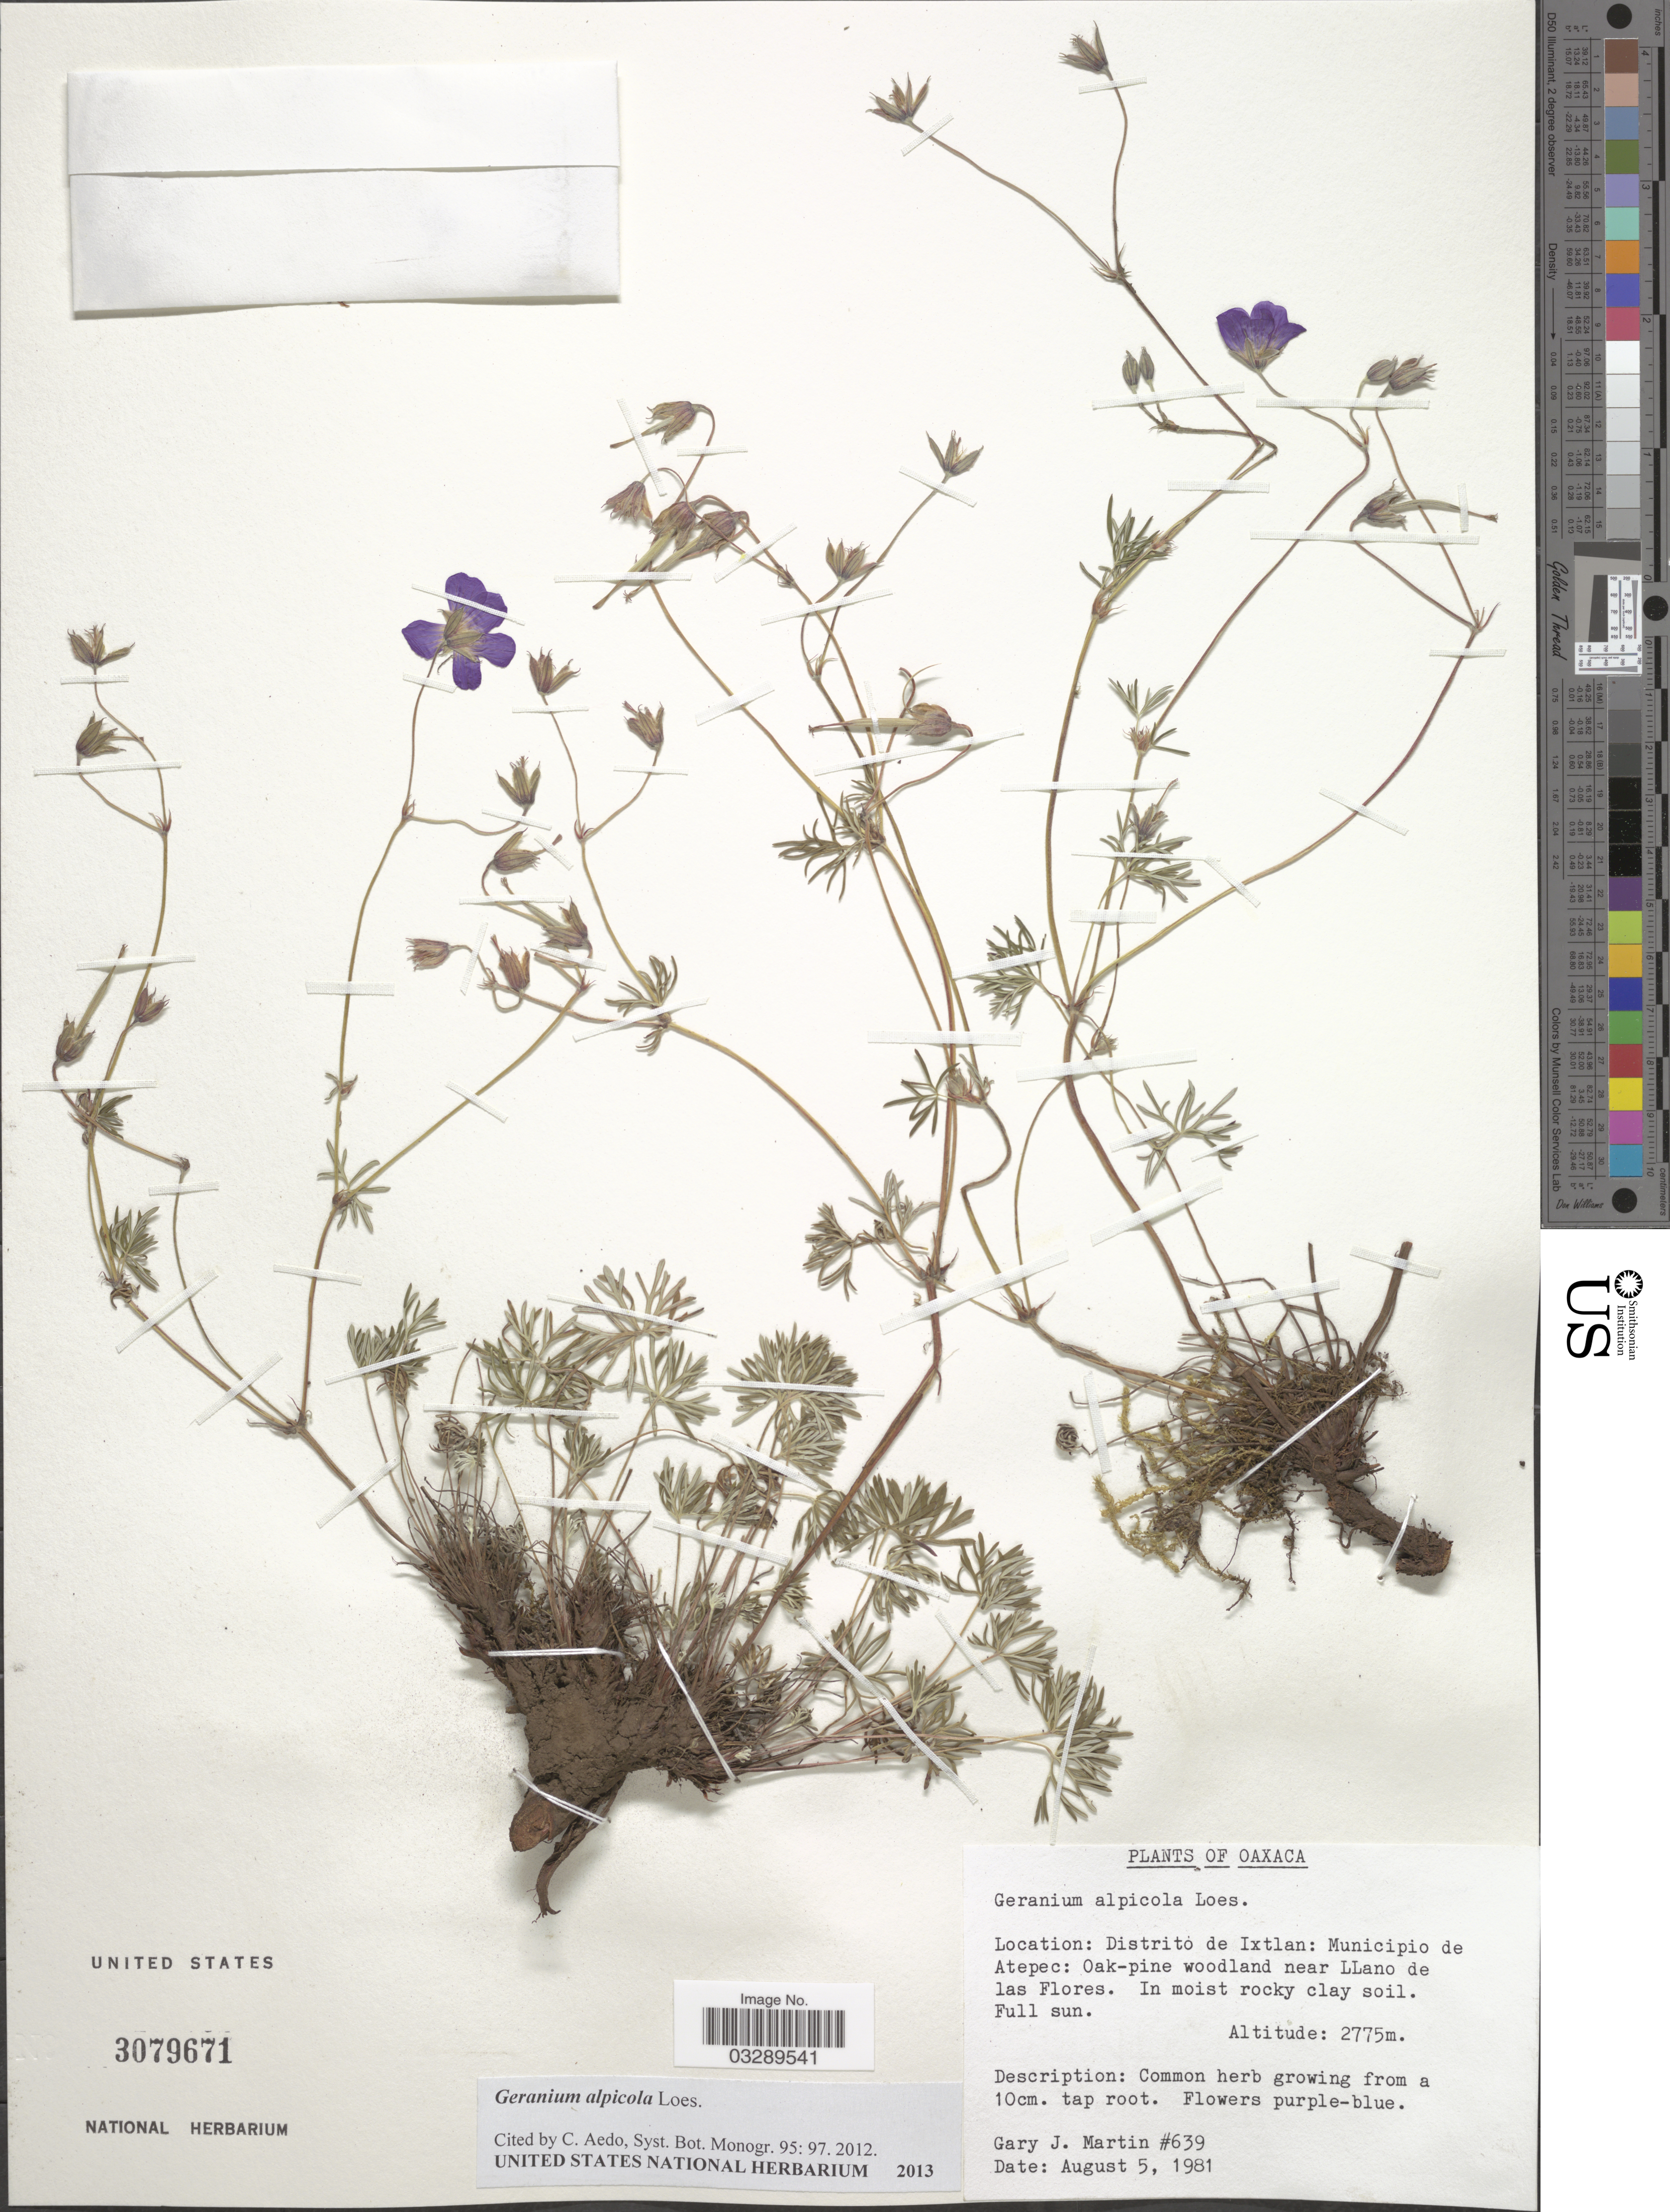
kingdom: Plantae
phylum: Tracheophyta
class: Magnoliopsida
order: Geraniales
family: Geraniaceae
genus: Geranium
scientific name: Geranium alpicola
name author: Loes.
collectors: G. J. Martin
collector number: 639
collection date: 1981-08-05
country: Mexico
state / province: Oaxaca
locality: Distrito de Ixtlan: Municipio de Atepec: Oak-pine woodland near Llano de las Flores.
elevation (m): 2775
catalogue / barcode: US 3079671